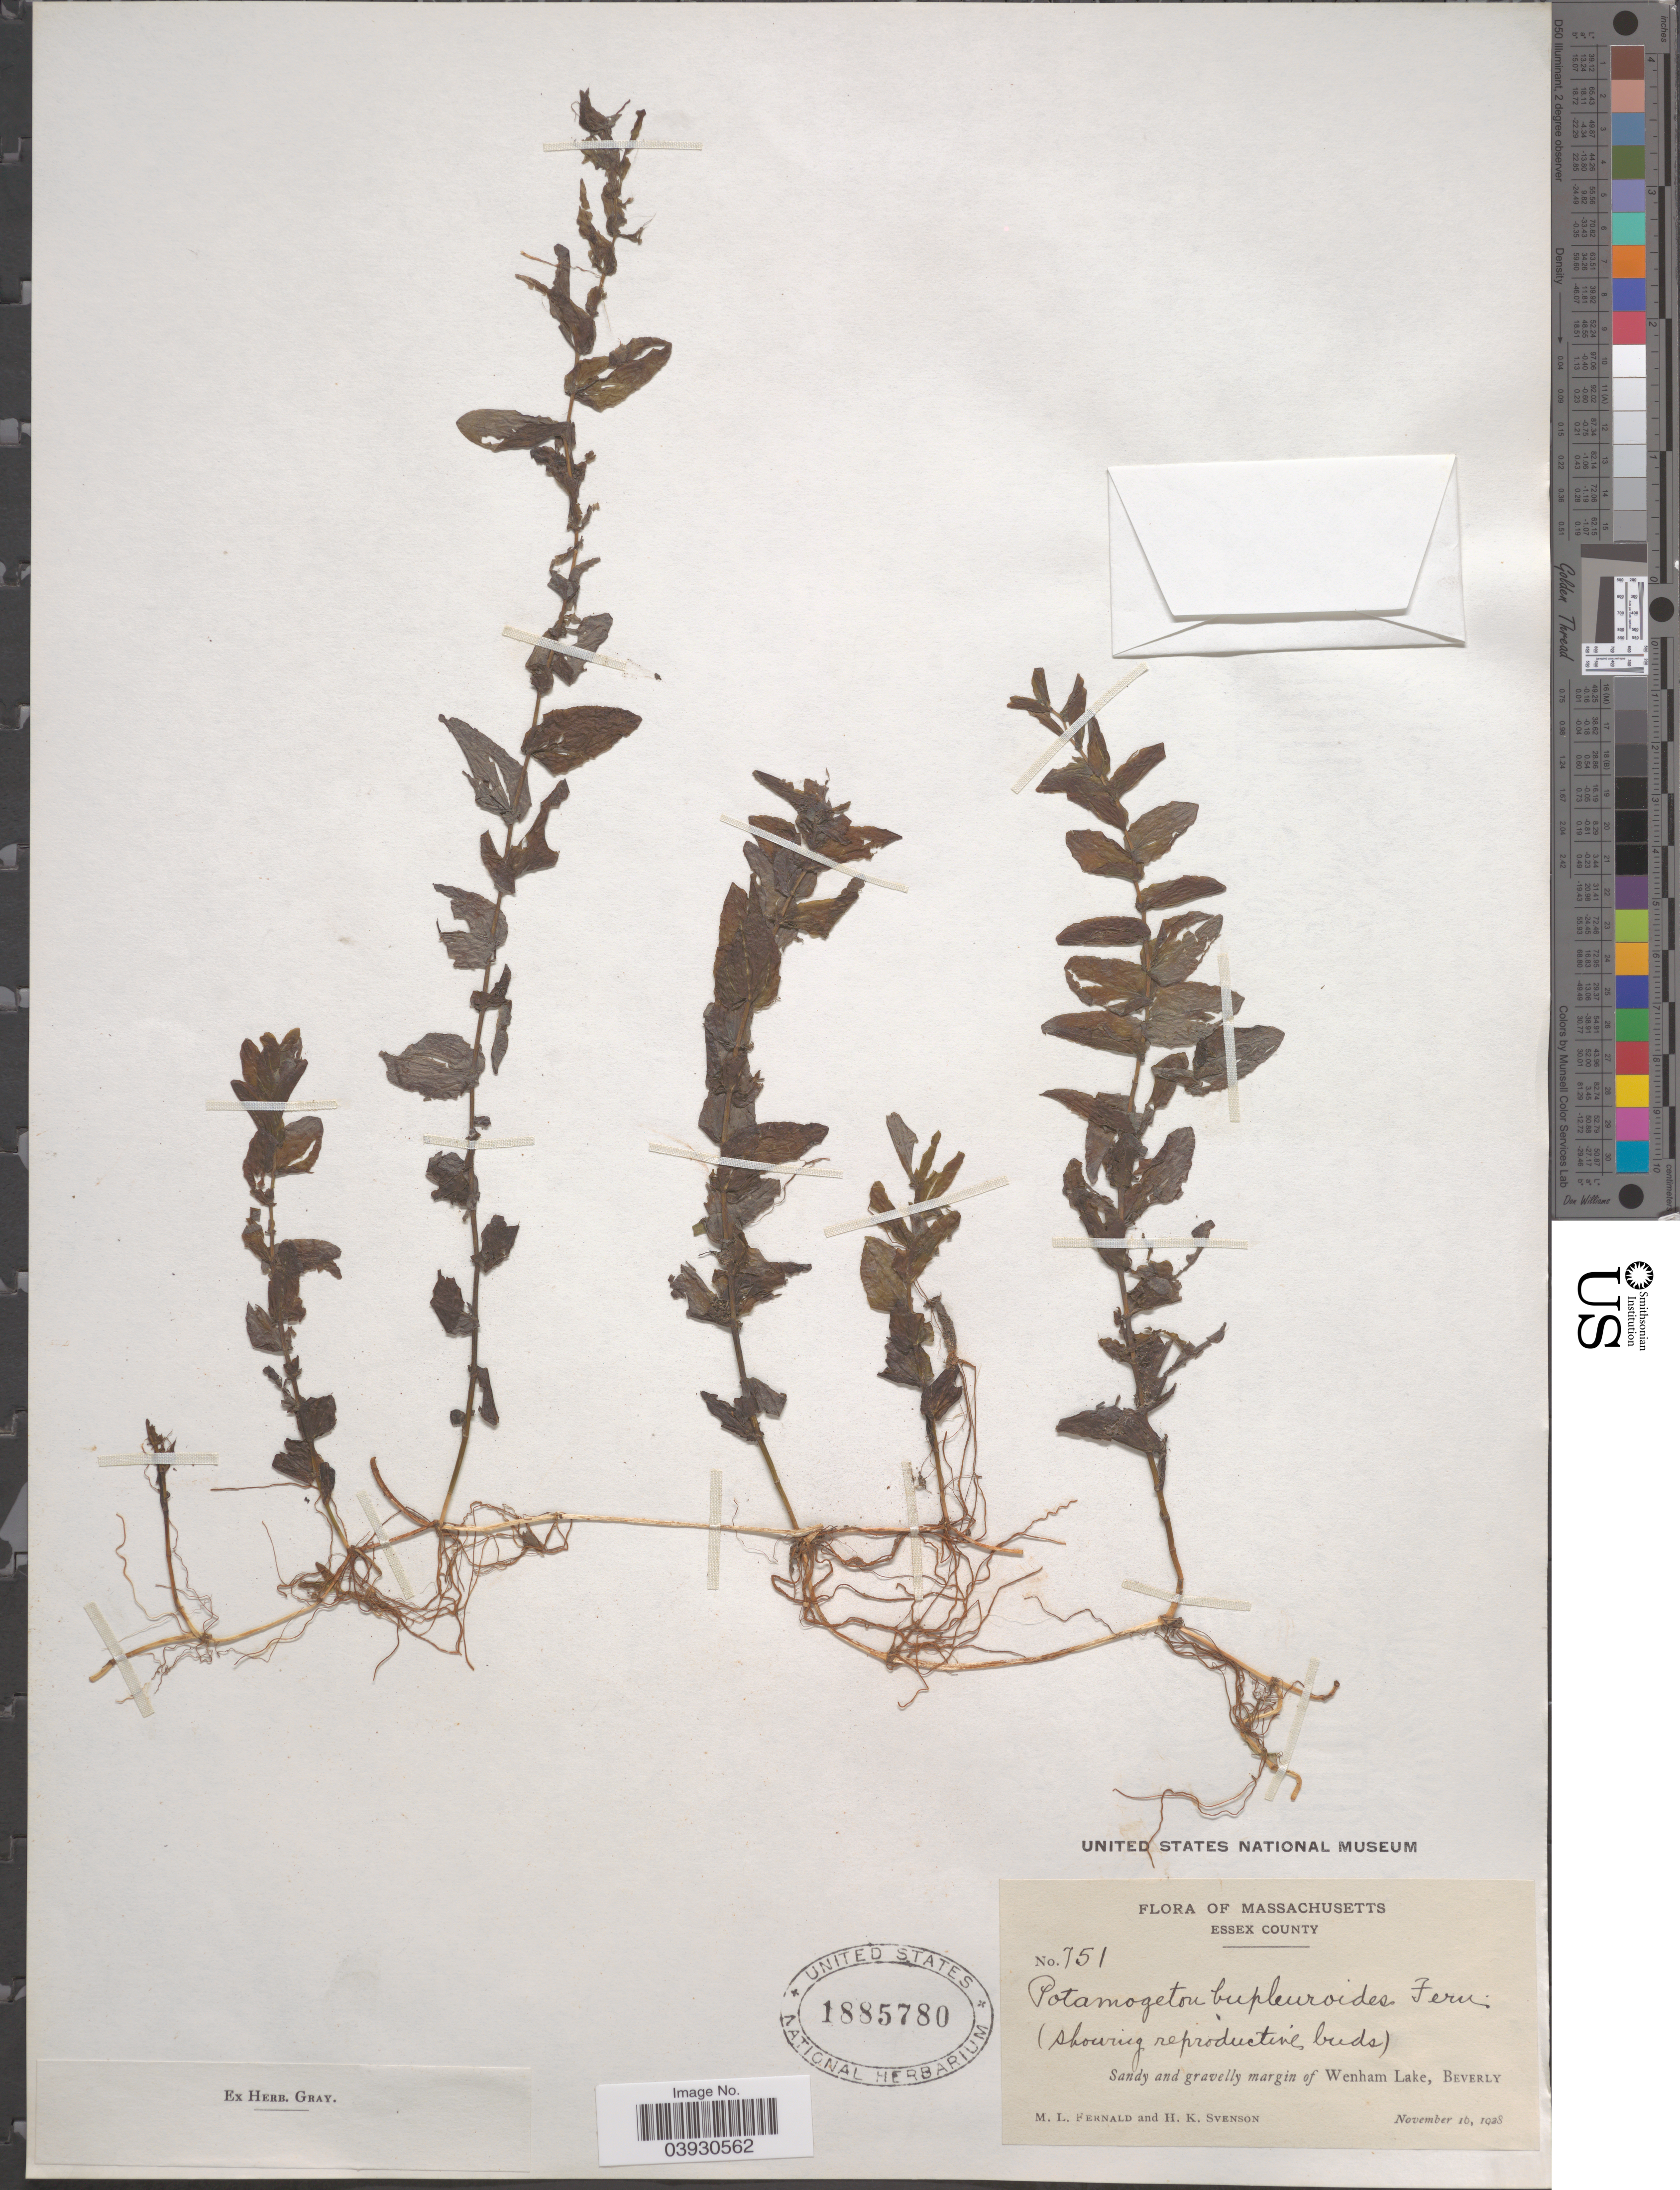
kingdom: Plantae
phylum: Tracheophyta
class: Liliopsida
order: Alismatales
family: Potamogetonaceae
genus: Potamogeton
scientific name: Potamogeton perfoliatus var. bupleuroides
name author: (Fernald) Farw.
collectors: M. L. Fernald & H. K. Svenson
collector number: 751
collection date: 1938-11-16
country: United States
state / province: Massachusetts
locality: Essex County. Sandy and gravelly margin of Wenham Lake, Beverly.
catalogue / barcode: US 1885780